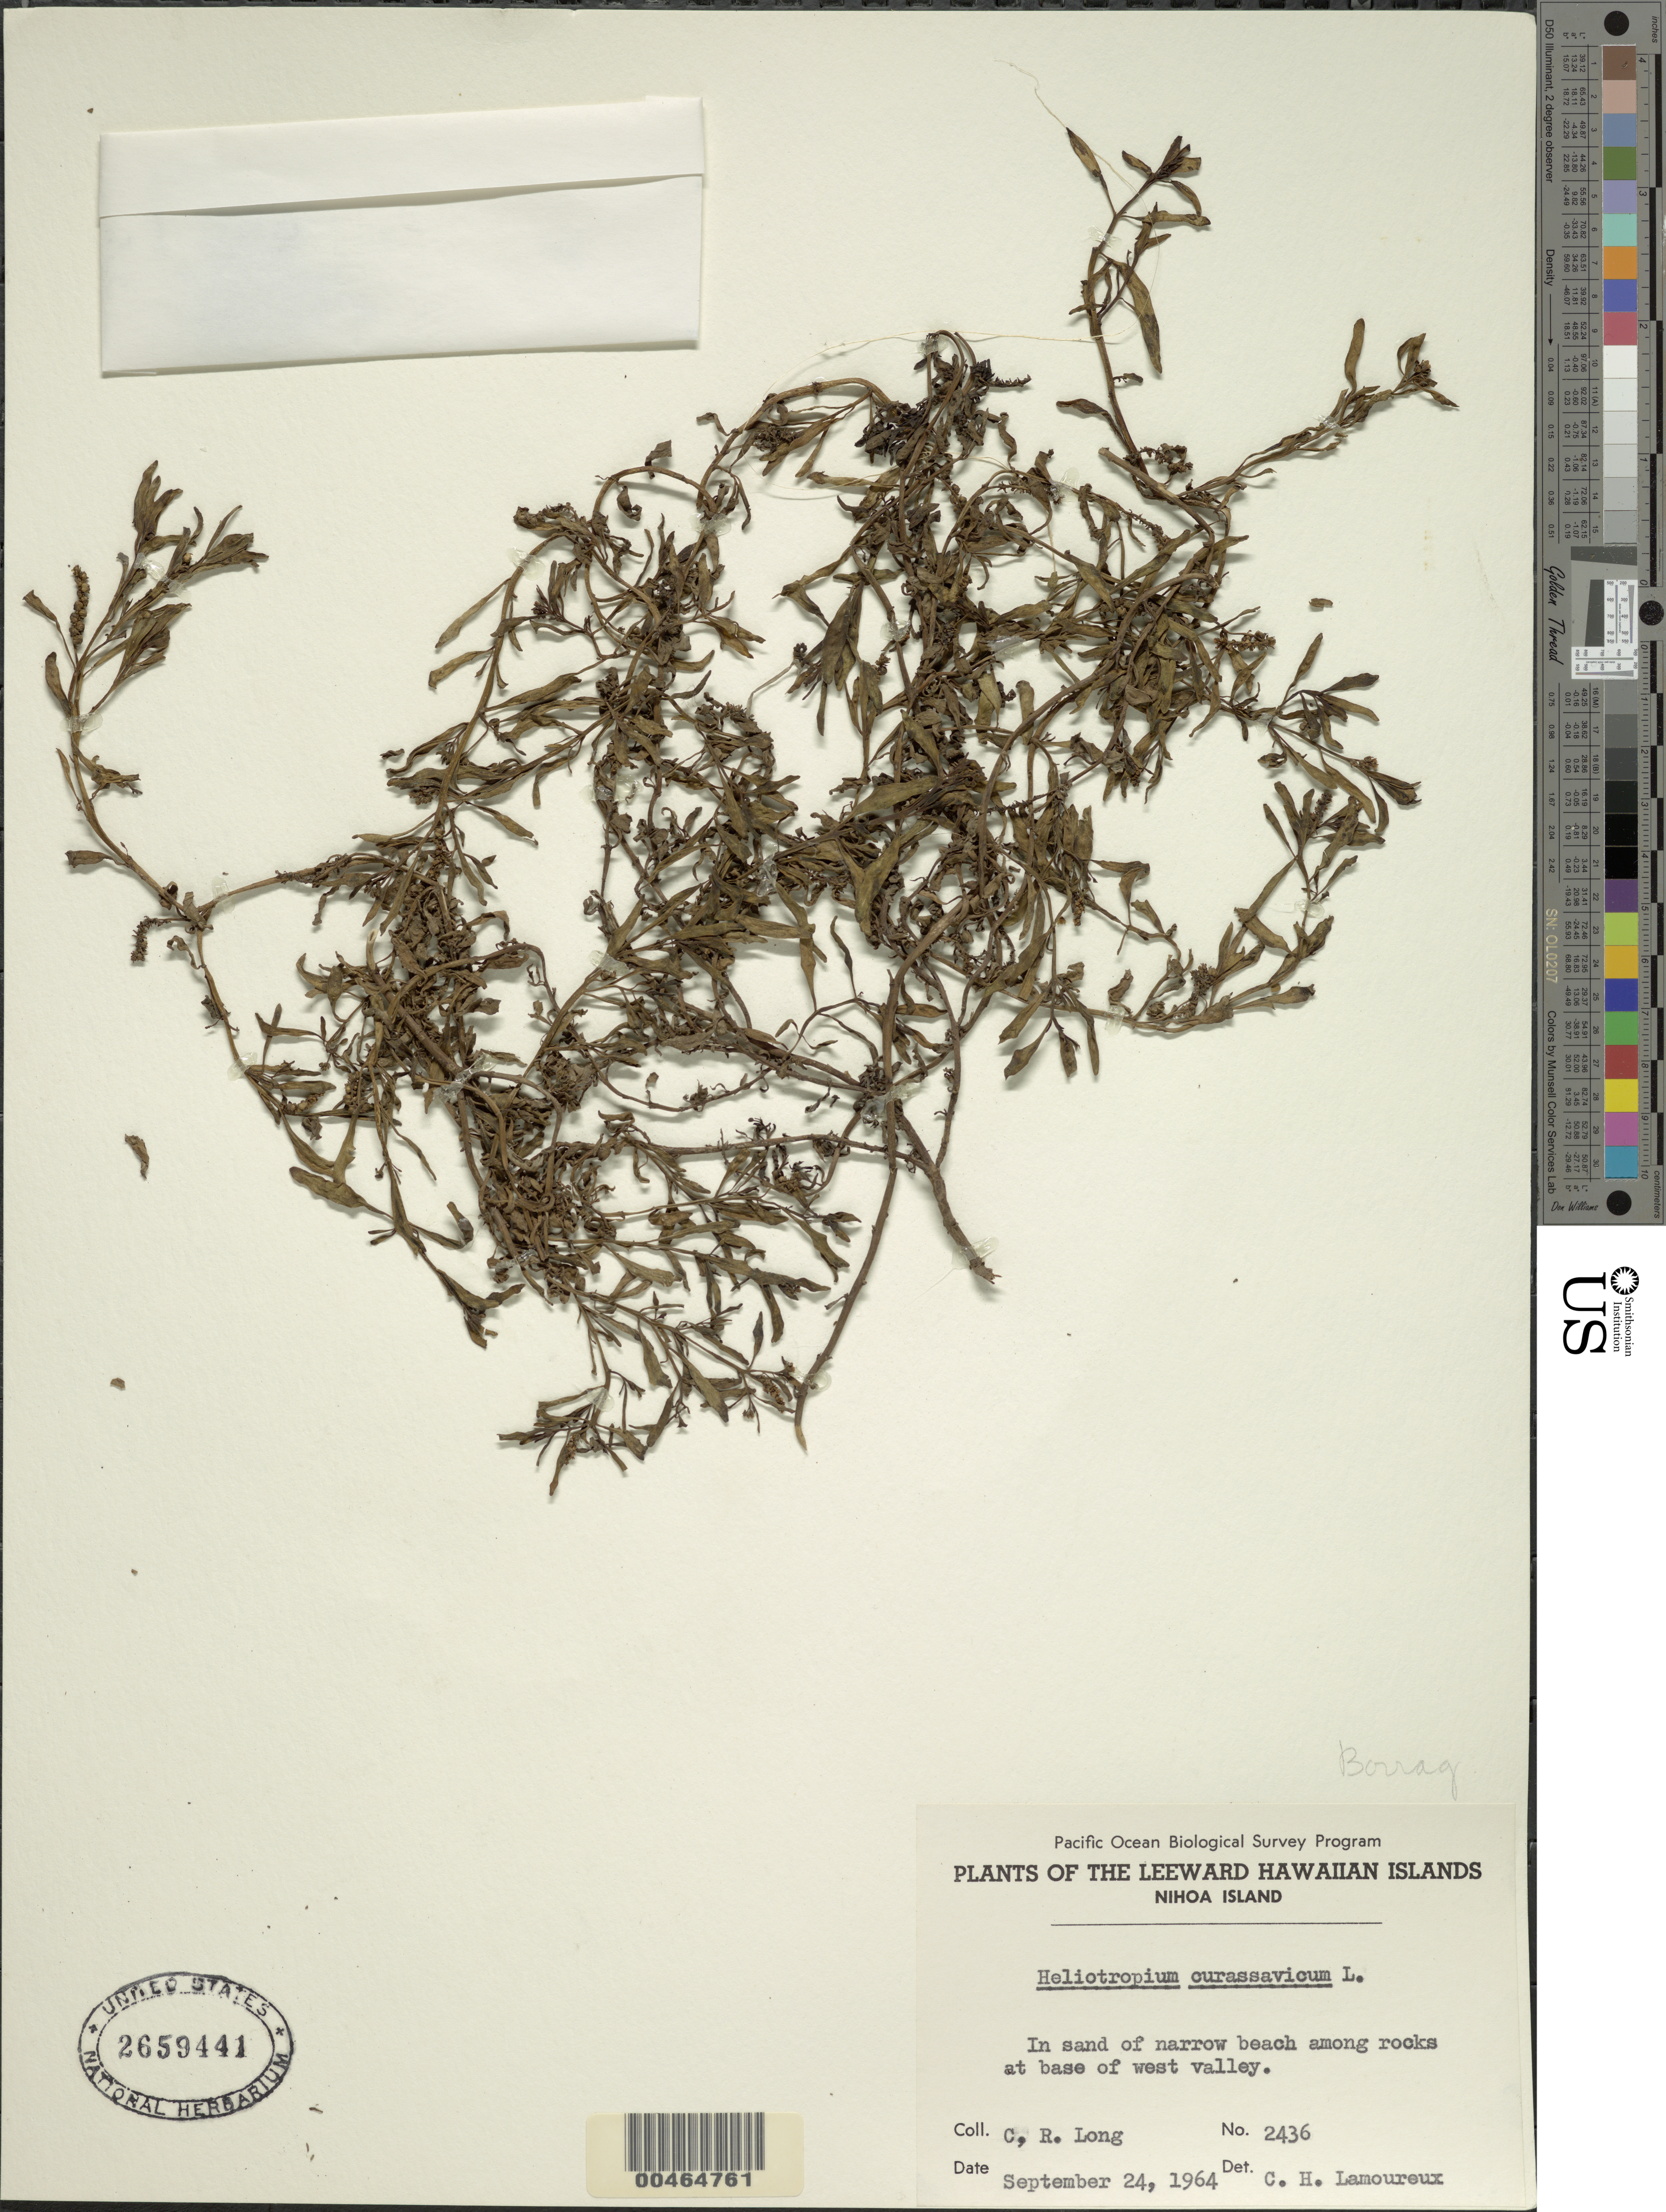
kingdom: Plantae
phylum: Tracheophyta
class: Magnoliopsida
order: Boraginales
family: Heliotropiaceae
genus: Heliotropium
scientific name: Heliotropium curassavicum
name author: L.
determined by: Lamoureux, C. H.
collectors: C. Long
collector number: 2436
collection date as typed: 24 Sep 1964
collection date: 1964-09-24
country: United States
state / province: Hawaii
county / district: Honolulu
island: Nihoa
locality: at base of W valley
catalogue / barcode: US 2659441